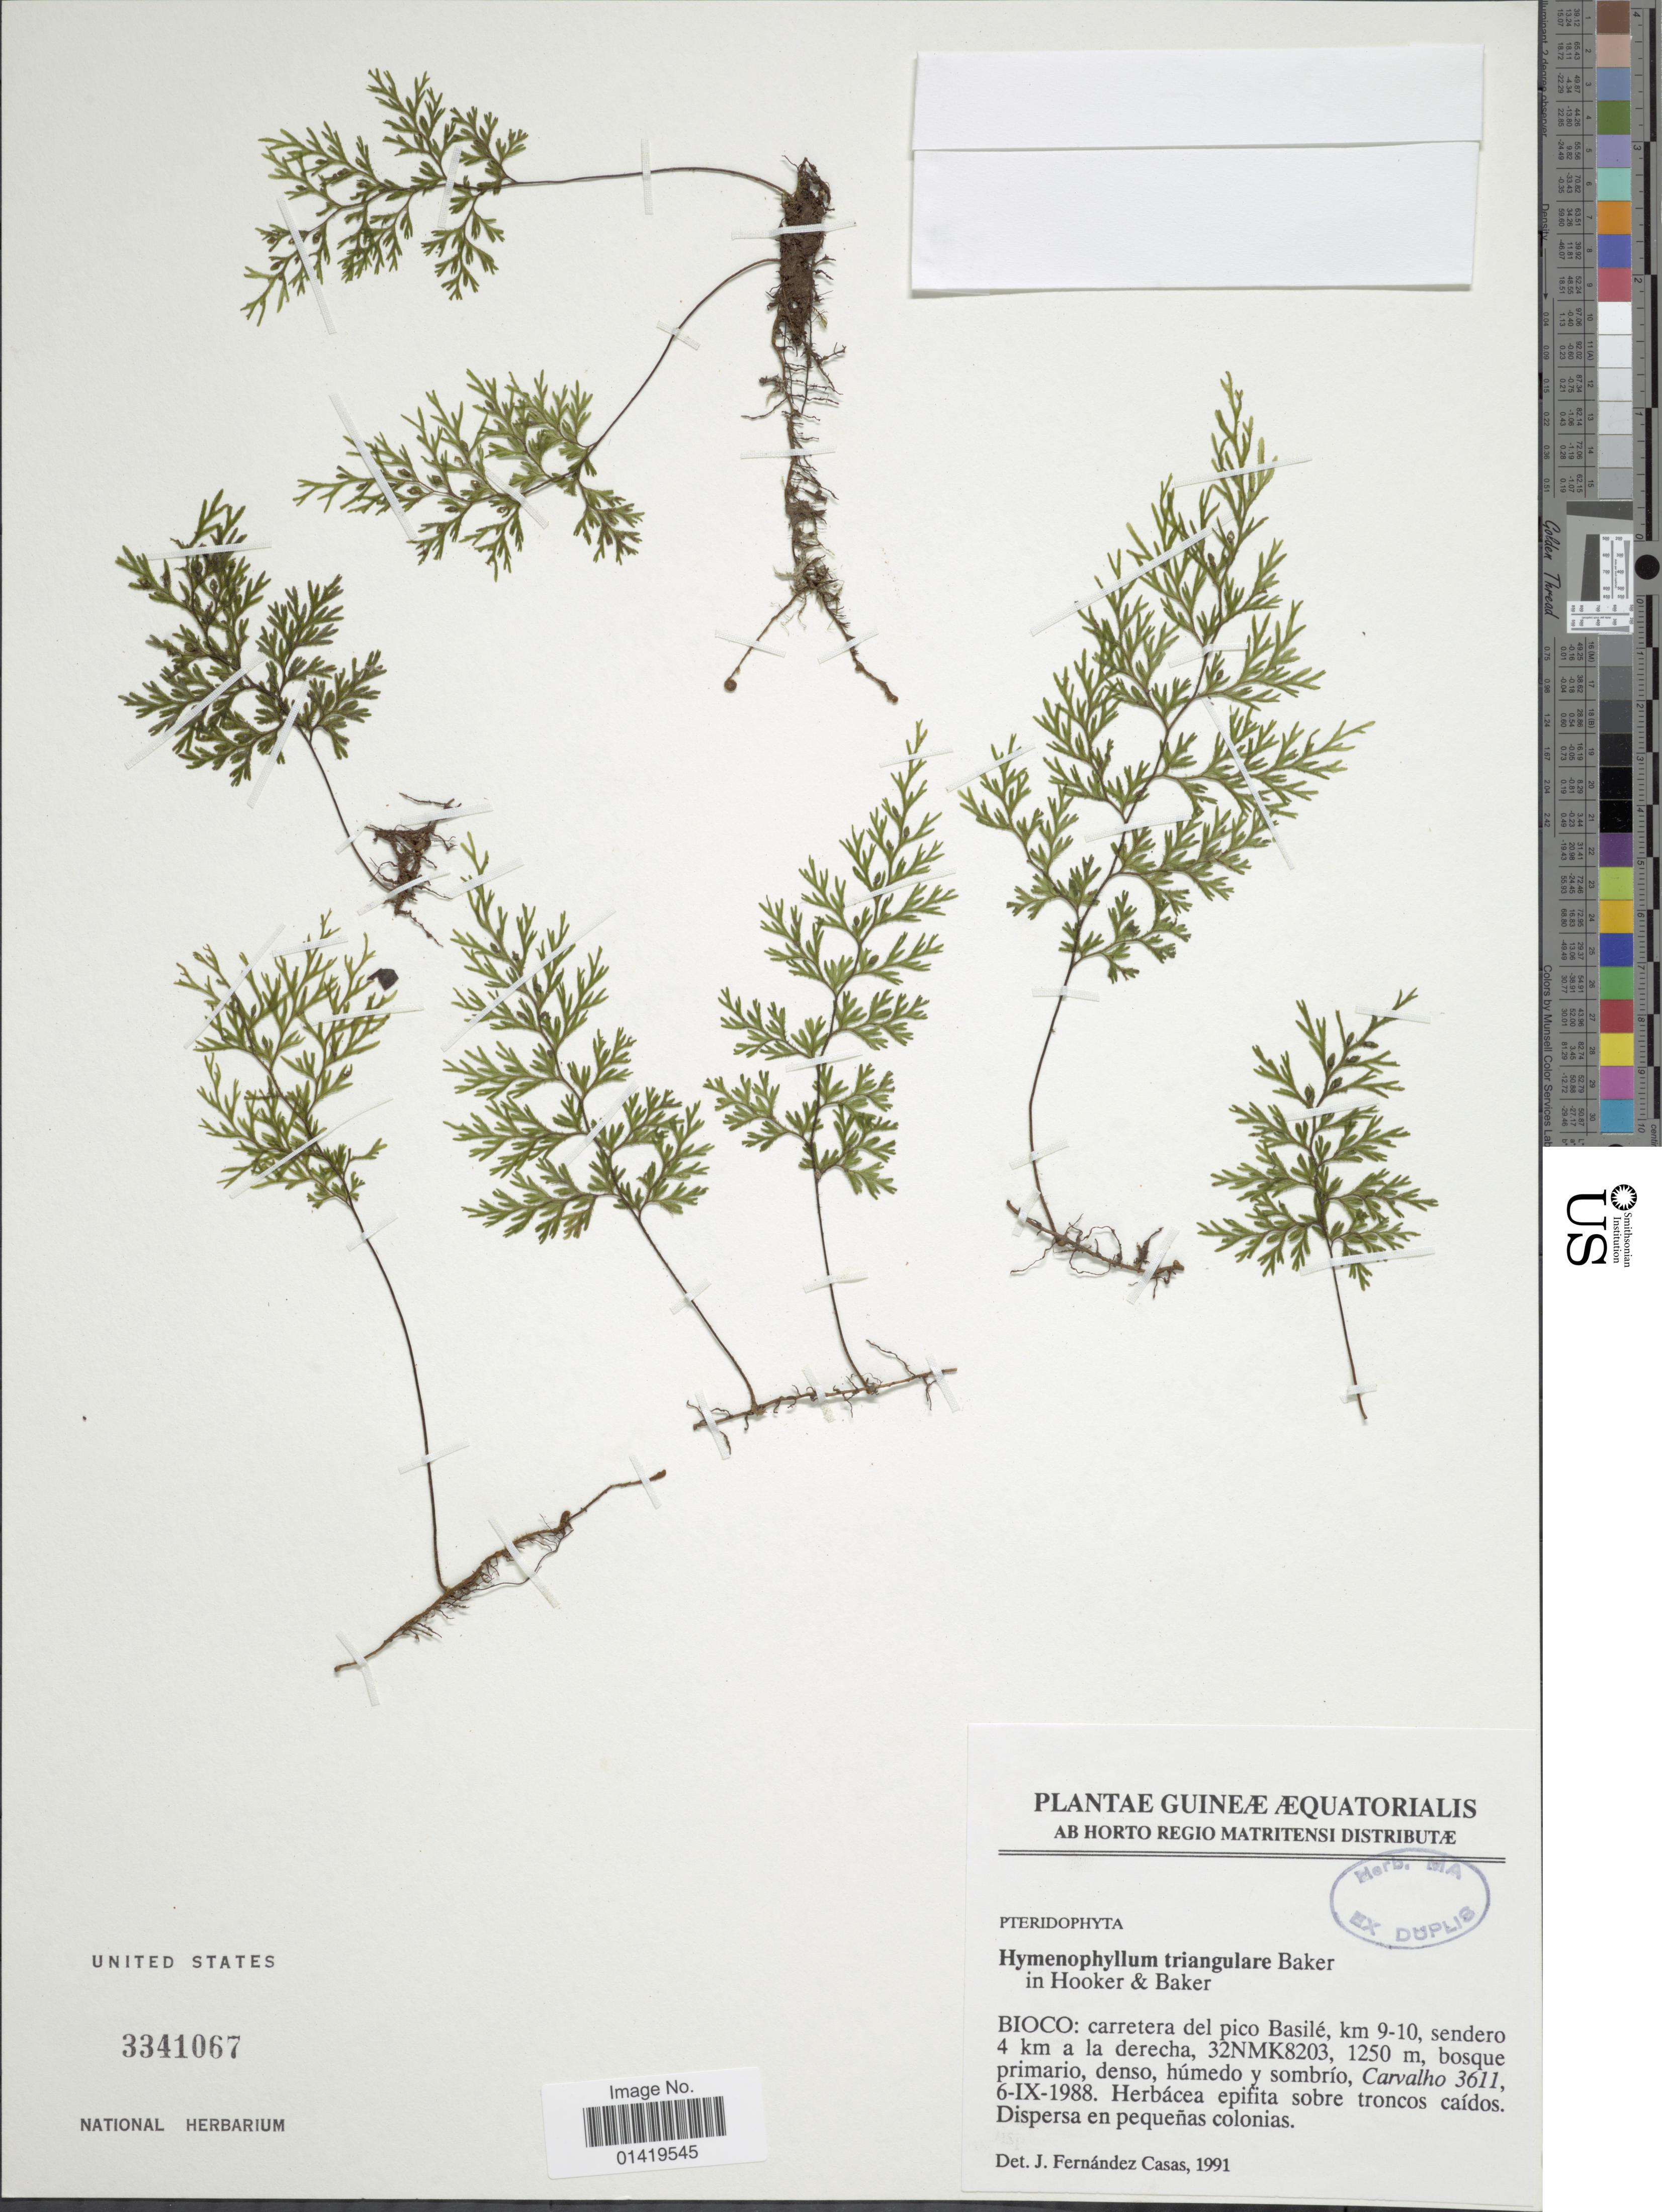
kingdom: Plantae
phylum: Tracheophyta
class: Polypodiopsida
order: Hymenophyllales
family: Hymenophyllaceae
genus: Hymenophyllum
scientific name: Hymenophyllum triangulare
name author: Baker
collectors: Carvalho, --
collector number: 3611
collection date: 1988-09-06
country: Equatorial Guinea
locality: Bioco carretera del pico Basile km9-10 sendero 4 km a la derecha 32NMK8203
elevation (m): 1250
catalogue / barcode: US 3341067